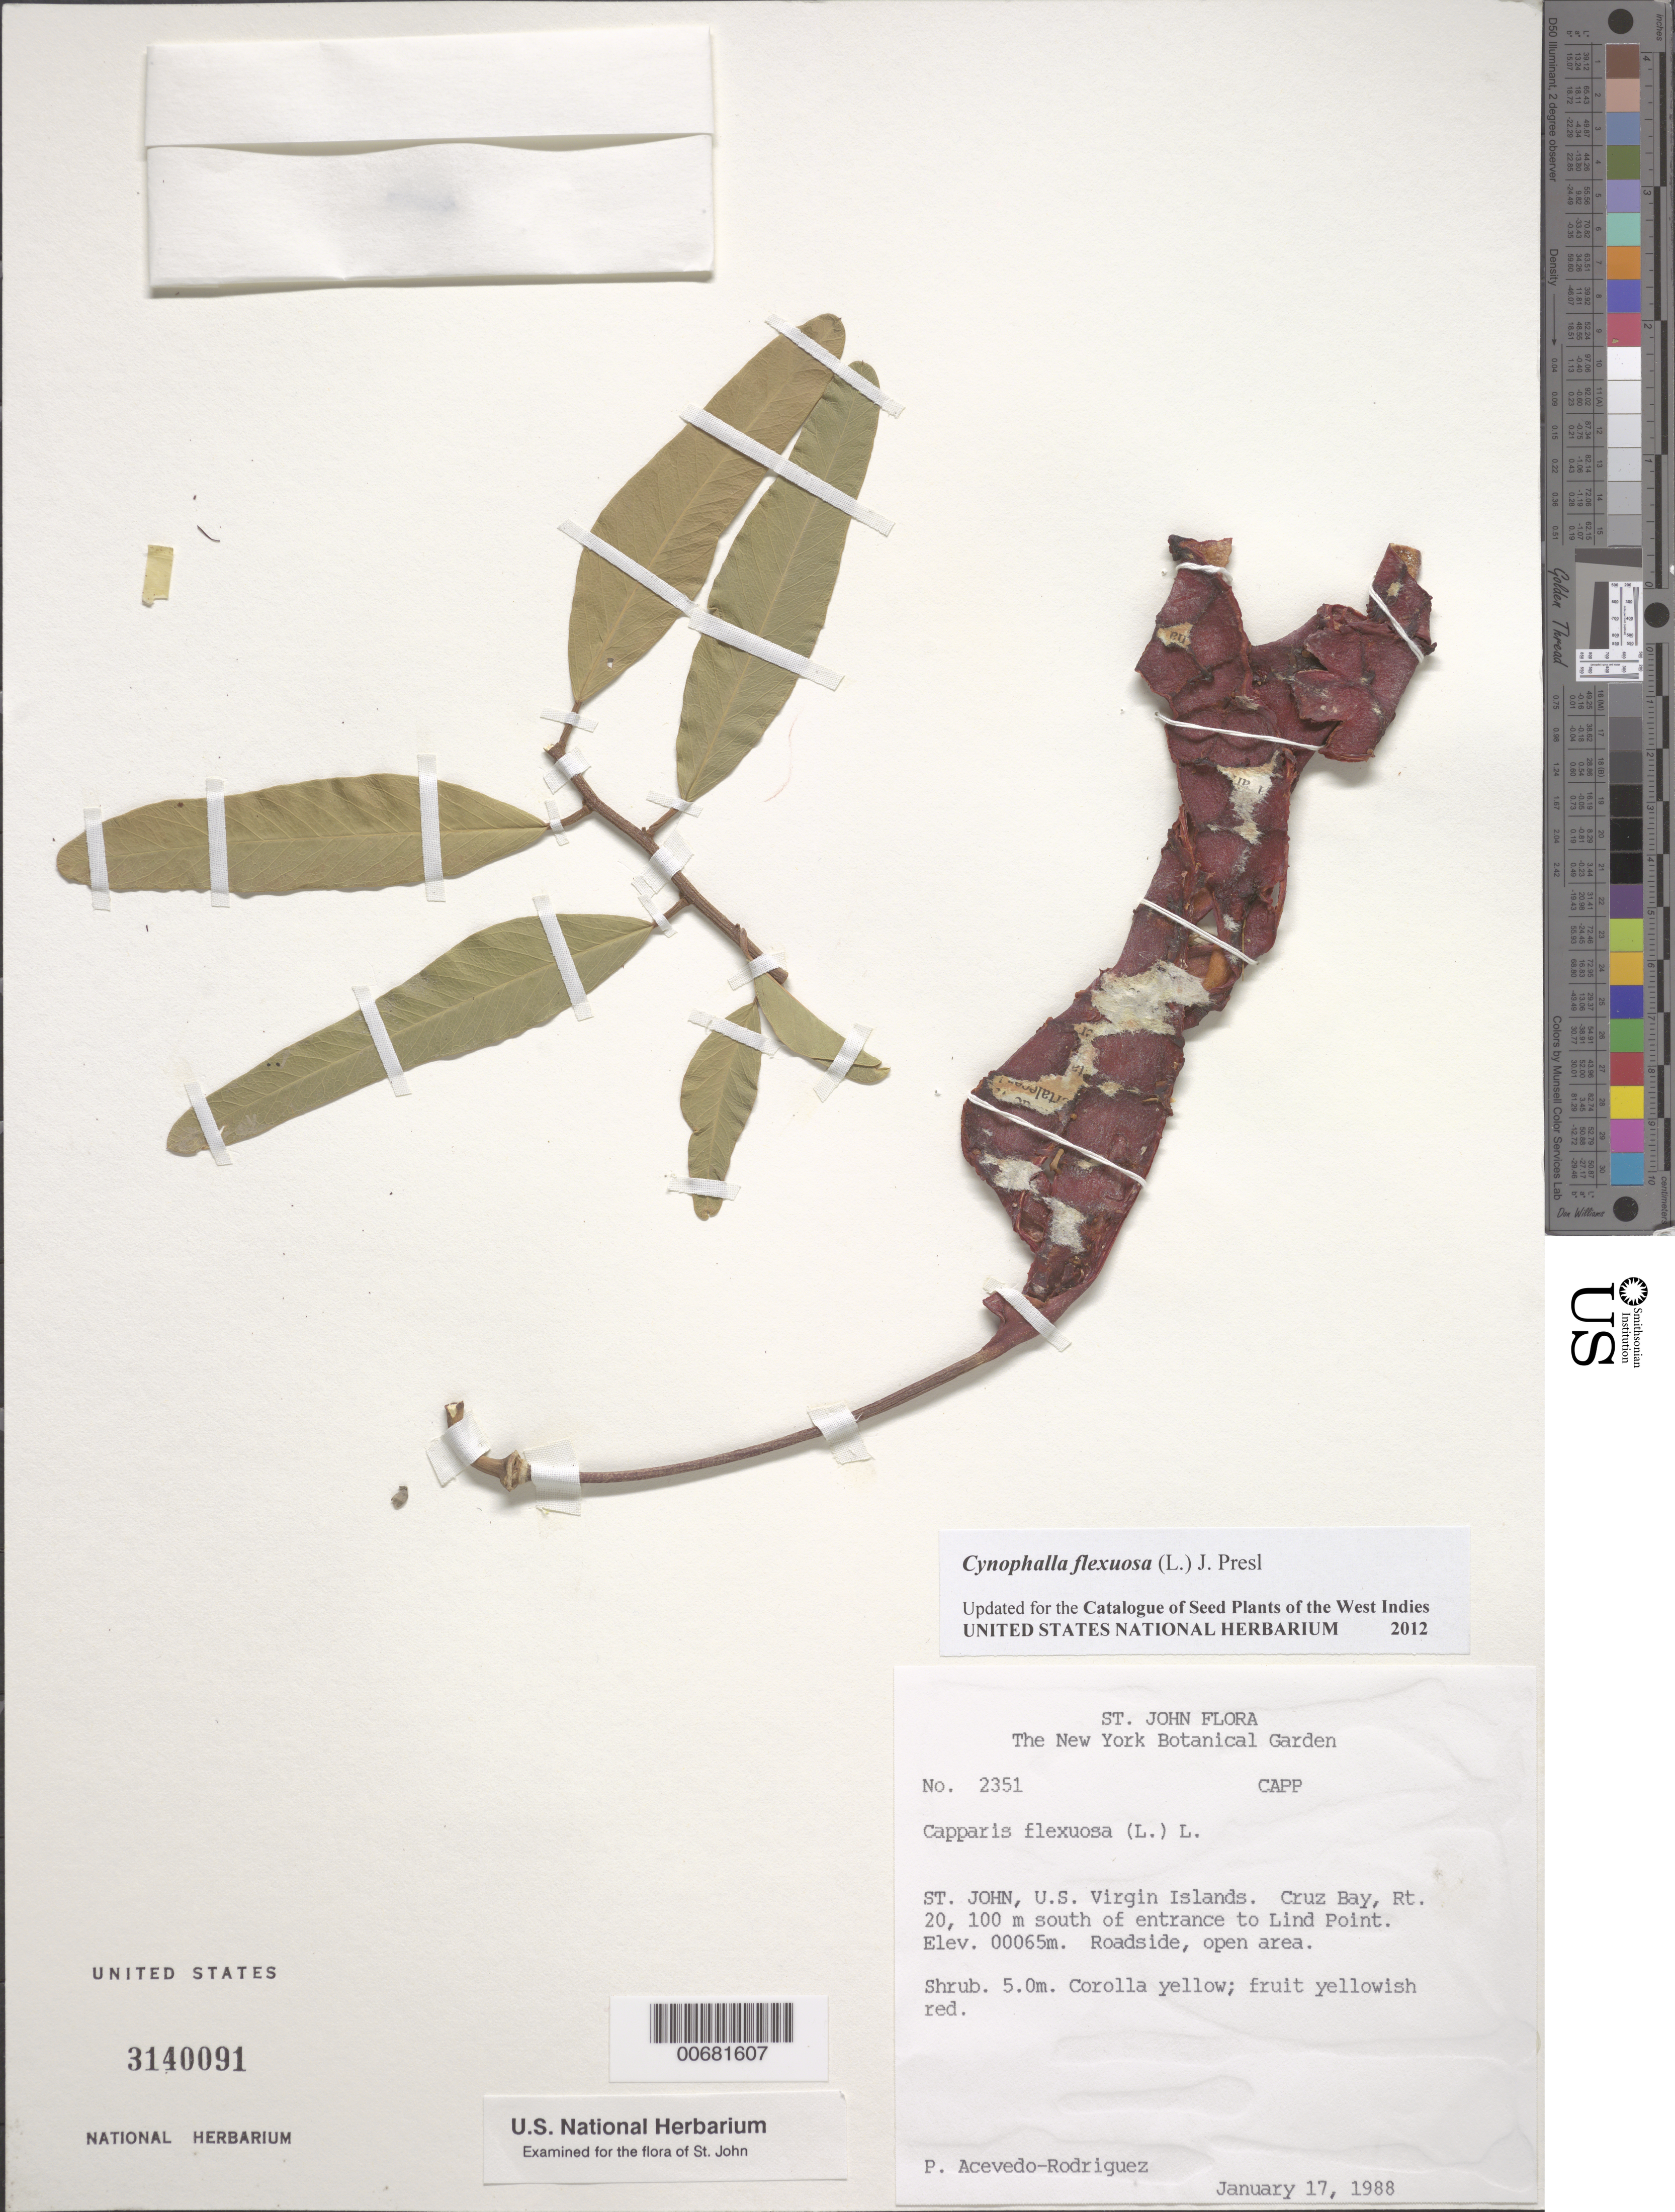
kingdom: Plantae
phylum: Tracheophyta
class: Magnoliopsida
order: Brassicales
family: Capparaceae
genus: Cynophalla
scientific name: Cynophalla flexuosa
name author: (L.) J. Presl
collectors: P. Acevedo-Rodr., A. Reilly & J. Stone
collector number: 2351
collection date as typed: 17 Jan 1988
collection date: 1988-01-17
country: U.S. Virgin Islands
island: St. John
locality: Cruz Bay Quarter; Rt. 20, 100 m south of entrance to Lind Point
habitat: Roadside, open area.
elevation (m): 65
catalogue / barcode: US 3140091